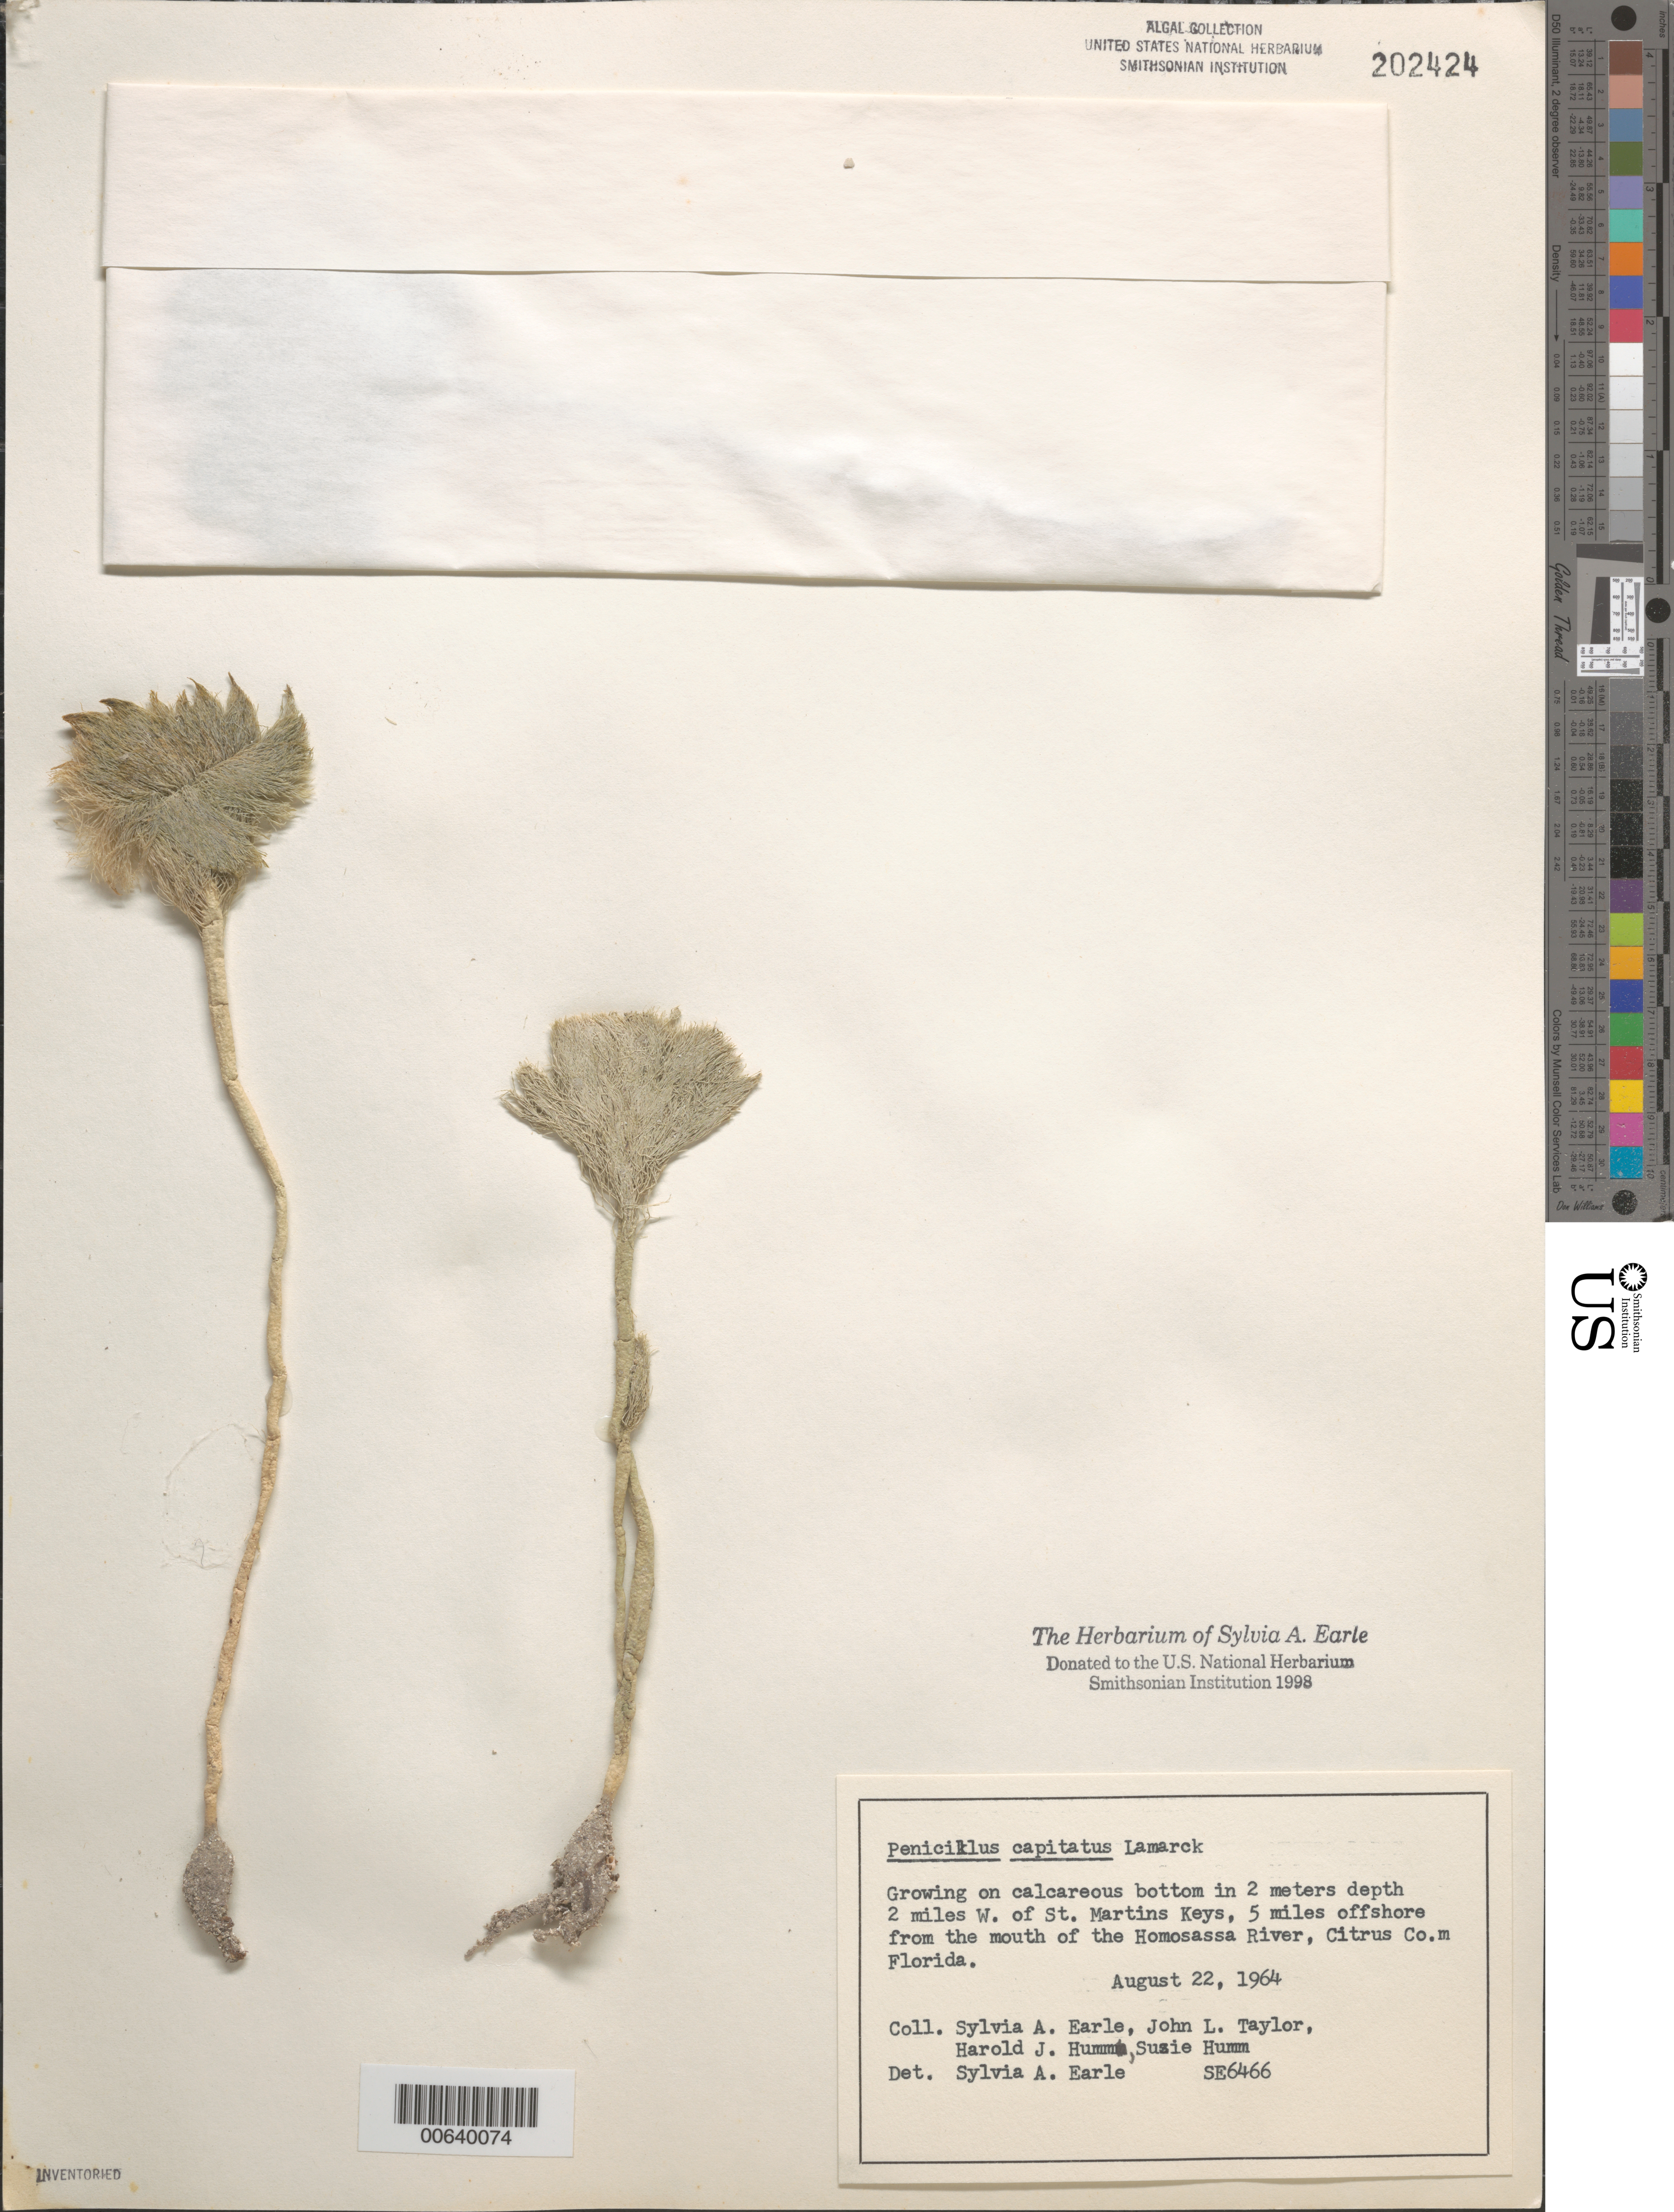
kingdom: Plantae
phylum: Chlorophyta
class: Ulvophyceae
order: Bryopsidales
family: Udoteaceae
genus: Penicillus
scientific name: Penicillus capitatus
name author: Lam.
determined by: Earle, S. A.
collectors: S. A. Earle, J. L. Taylor, H. J. Humm & S. Humm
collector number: SE 6466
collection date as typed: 22 Aug 1964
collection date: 1964-08-22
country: United States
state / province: Florida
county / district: Citrus County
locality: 5 miles off Homosassa River mouth, 2 miles west of St. Martins Keys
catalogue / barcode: US 202424